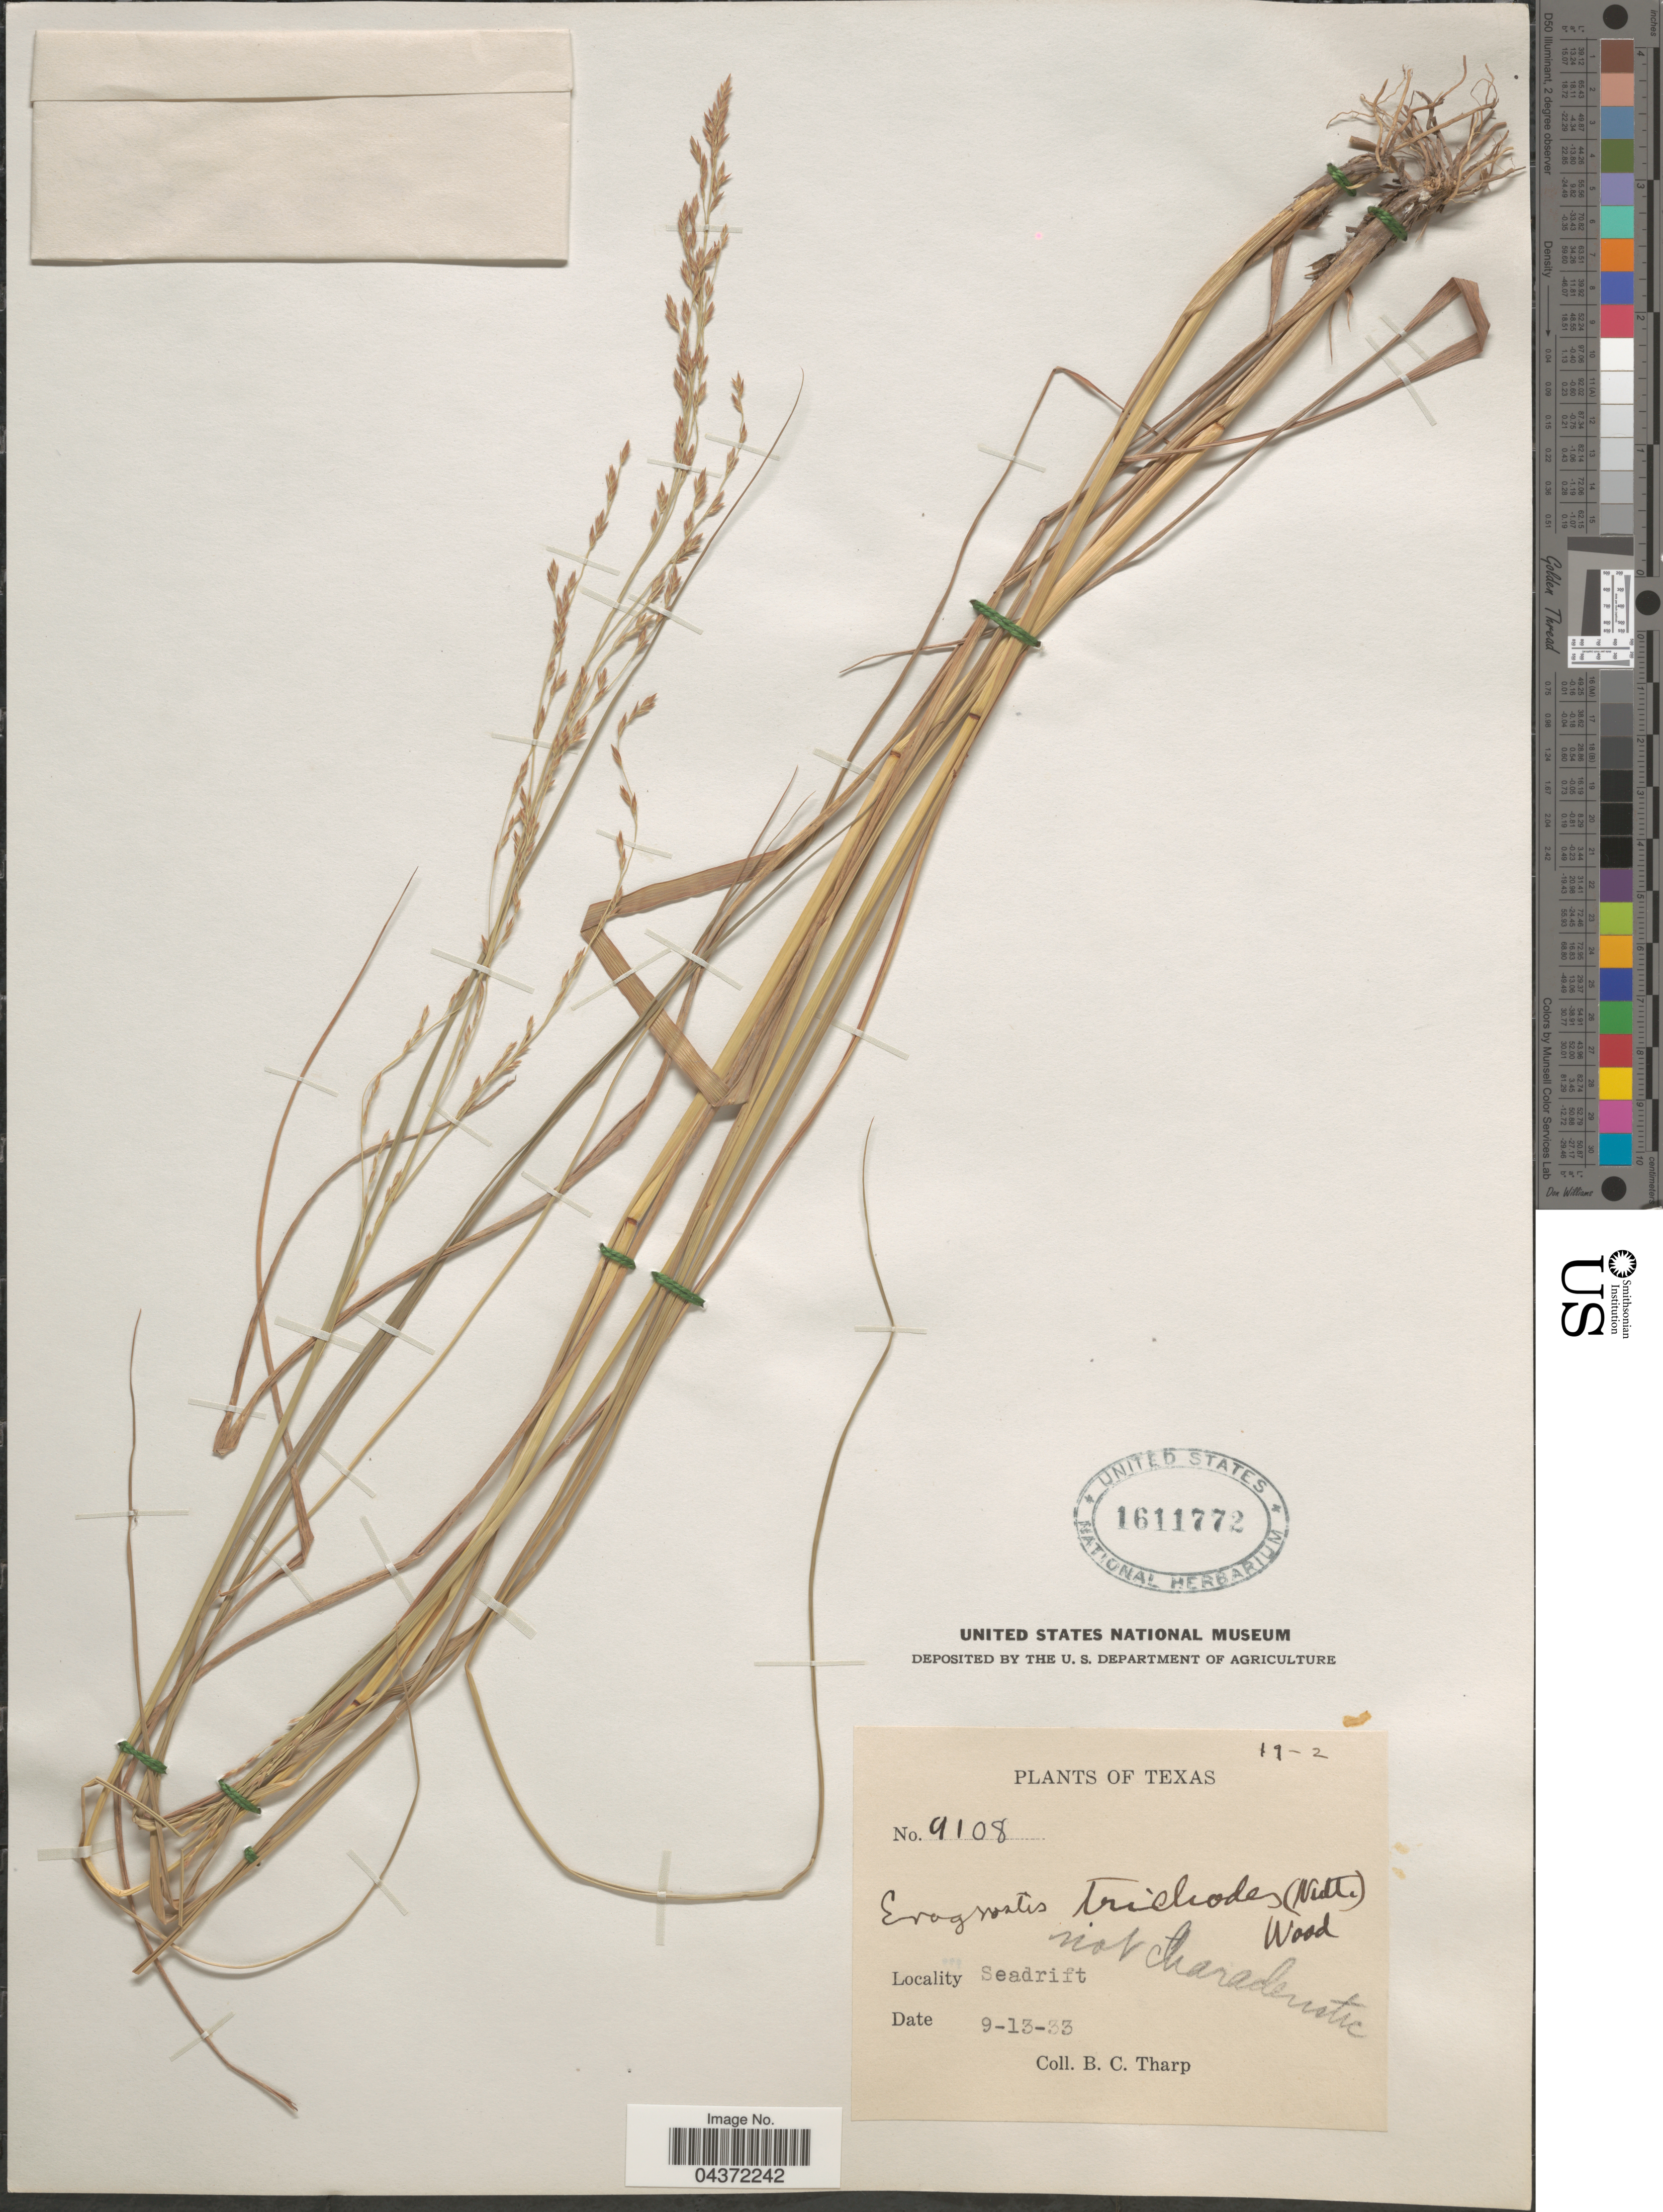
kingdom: Plantae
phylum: Tracheophyta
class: Liliopsida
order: Poales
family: Poaceae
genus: Eragrostis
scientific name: Eragrostis trichodes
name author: (Nutt.) Alph. Wood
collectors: B. C. Tharp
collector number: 9108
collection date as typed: Transcribed d/m/y: 13/9/33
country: United States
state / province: Texas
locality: Seadrift.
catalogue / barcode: US 1611772